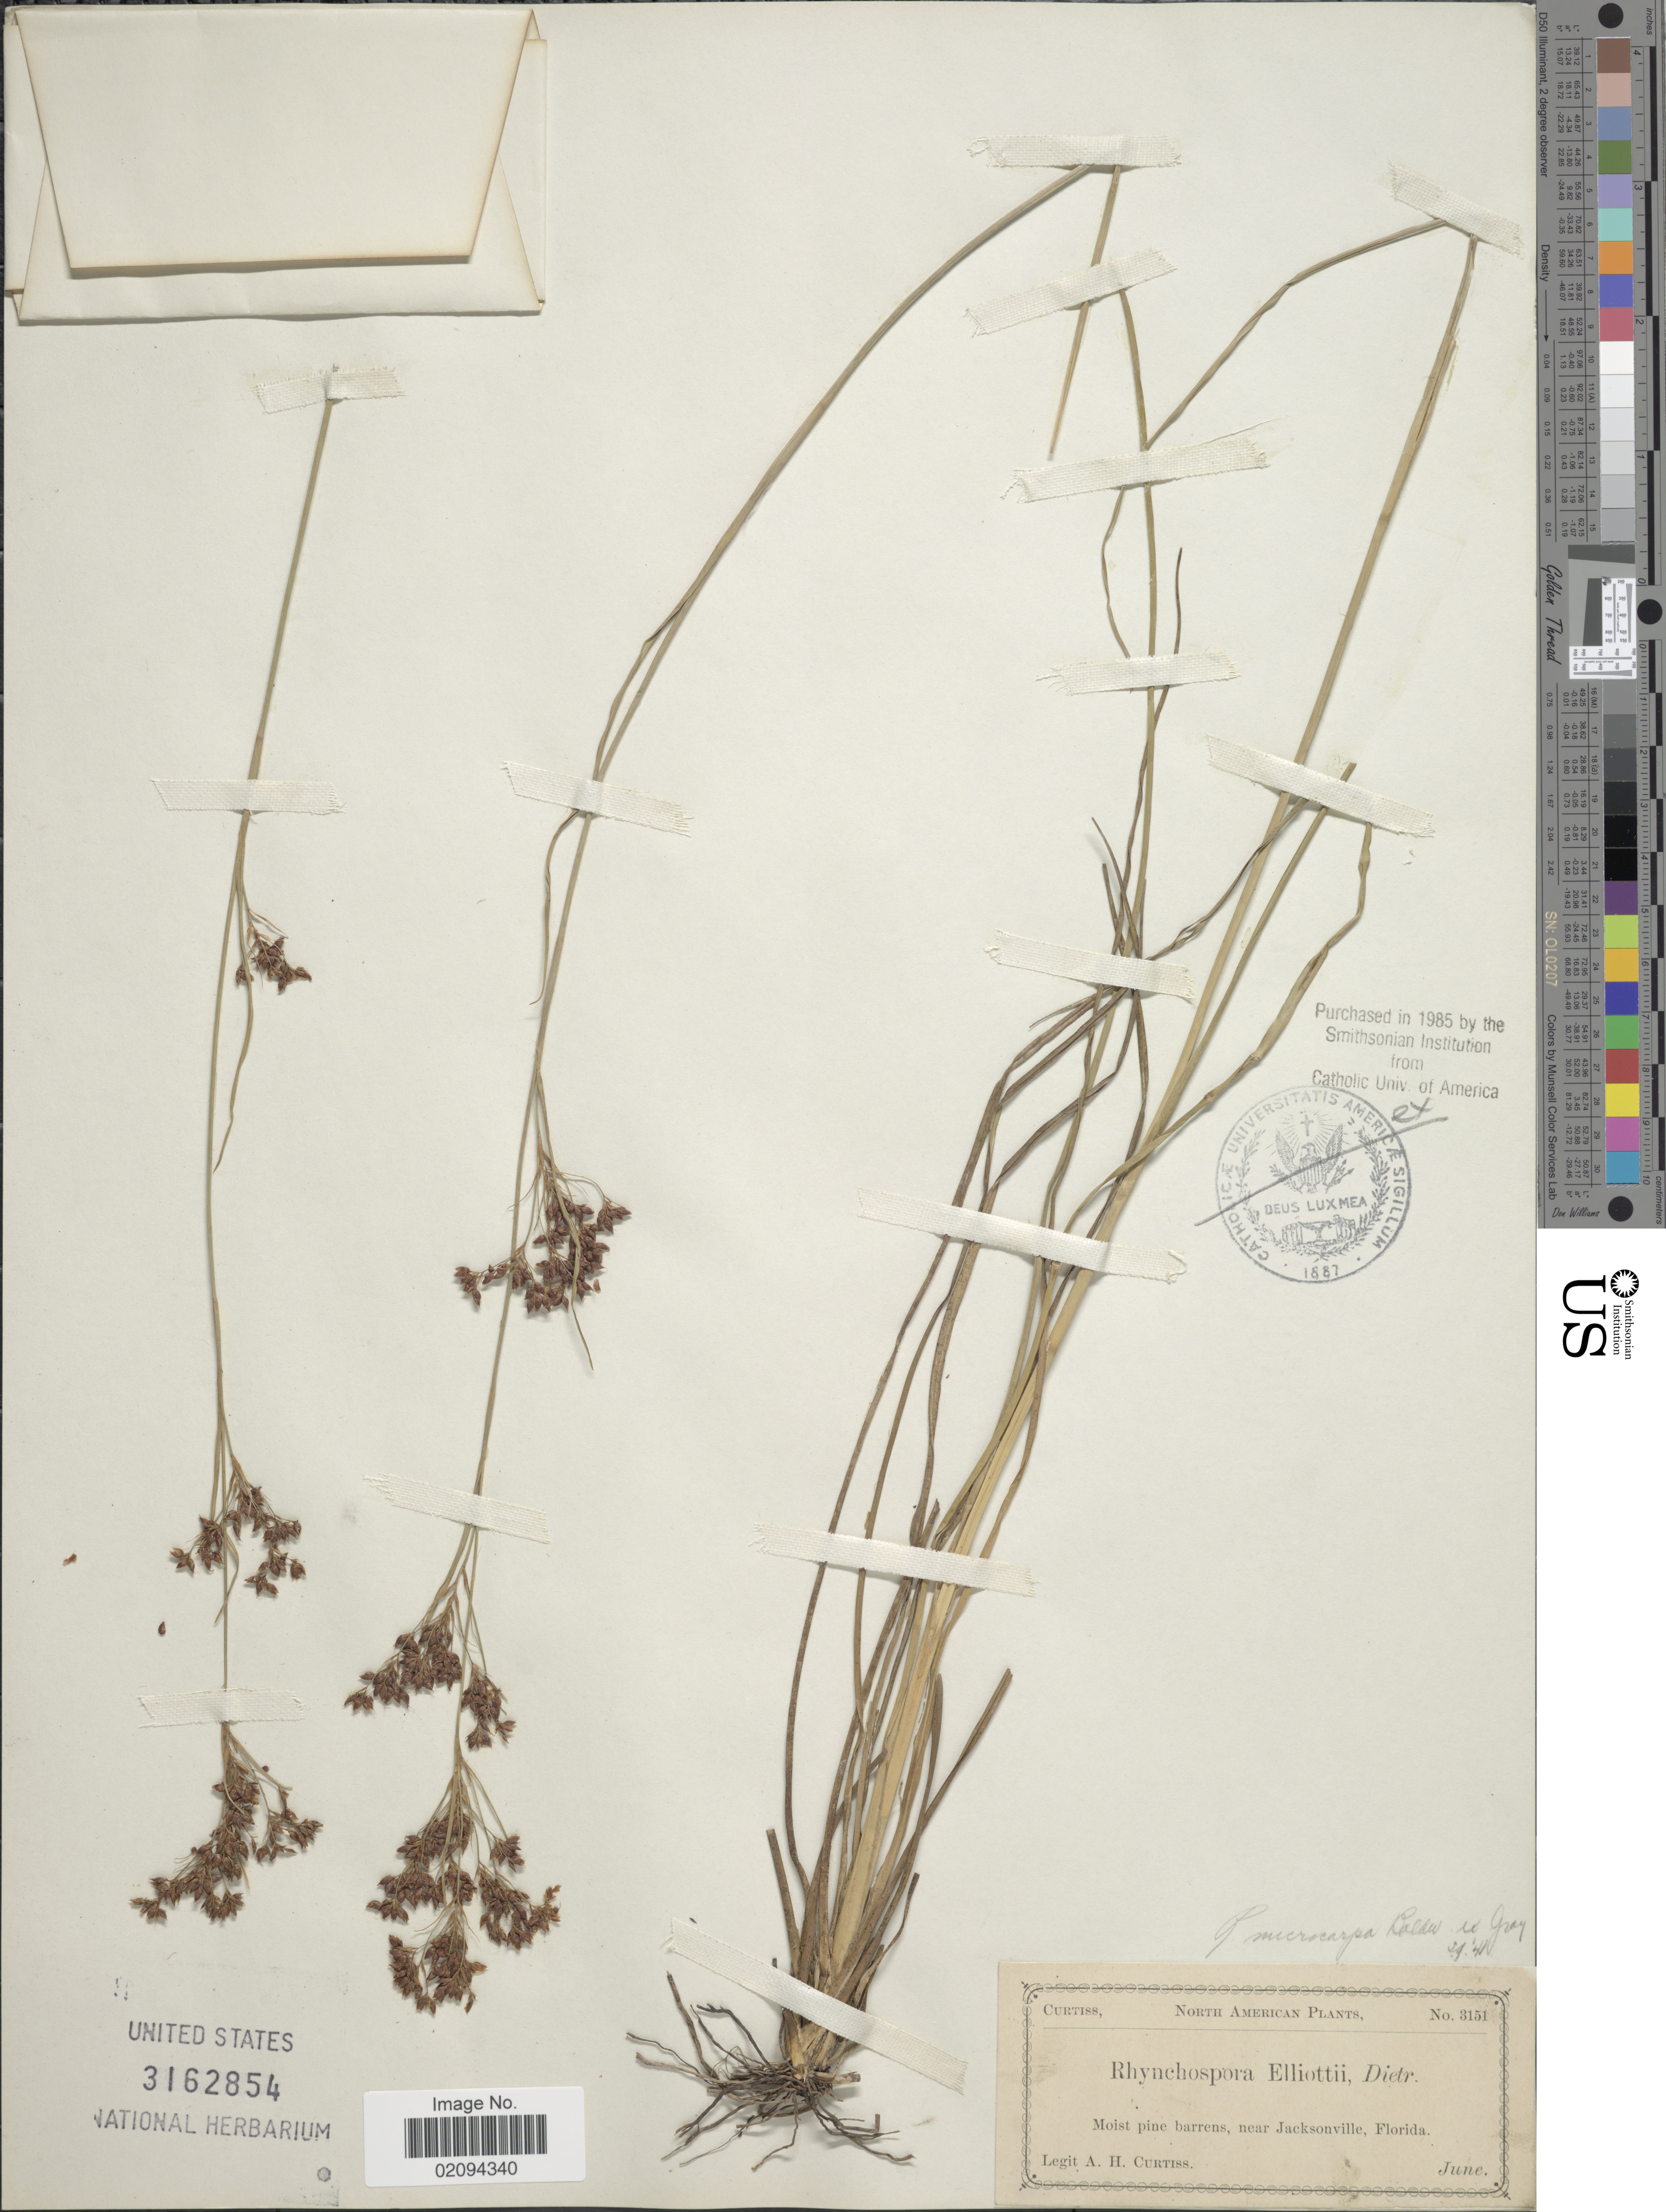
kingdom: Plantae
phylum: Tracheophyta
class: Liliopsida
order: Poales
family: Cyperaceae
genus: Rhynchospora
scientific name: Rhynchospora microcarpa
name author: Baldwin ex A. Gray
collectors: A. H. Curtiss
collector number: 3151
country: United States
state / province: Florida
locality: Moist pine barrens, near Jacksonville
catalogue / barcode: US 3162854